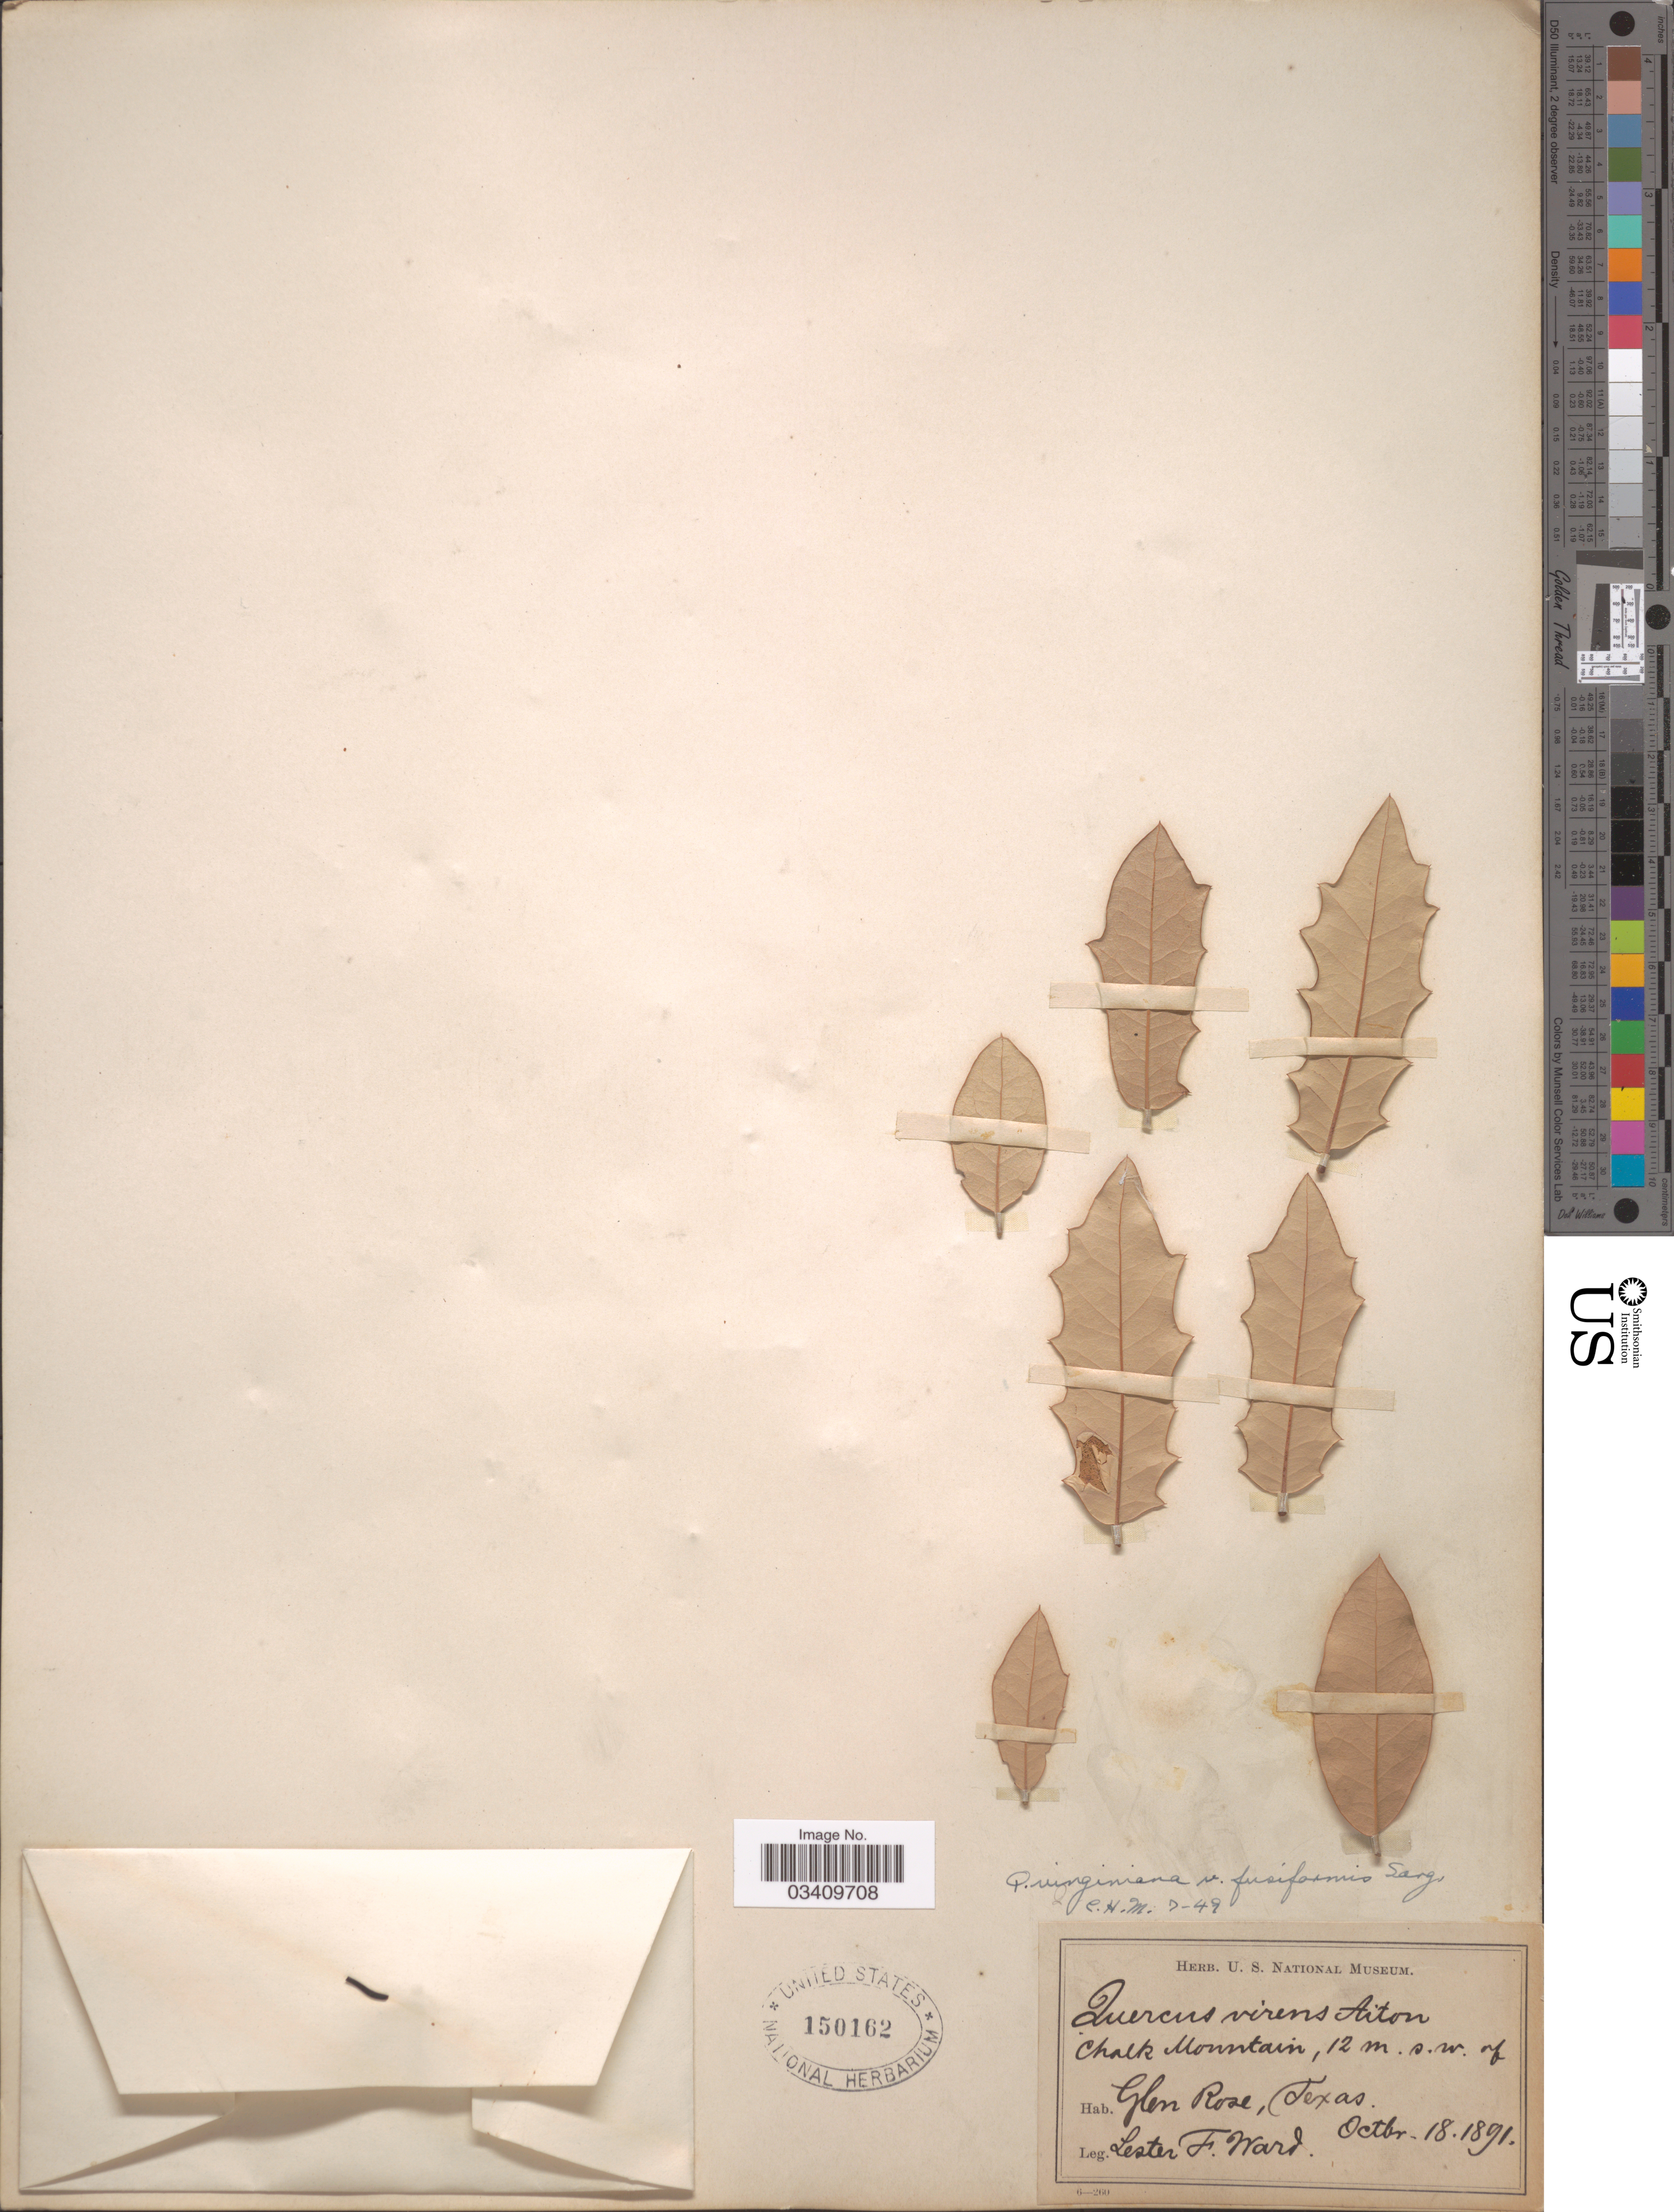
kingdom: Plantae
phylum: Tracheophyta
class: Magnoliopsida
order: Fagales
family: Fagaceae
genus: Quercus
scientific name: Quercus virginiana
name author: Mill.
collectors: L. F. Ward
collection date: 1891-10-18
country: United States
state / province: Texas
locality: Chalk Mountain, 12 m. s.w. of Glen Rose.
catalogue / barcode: US 150162